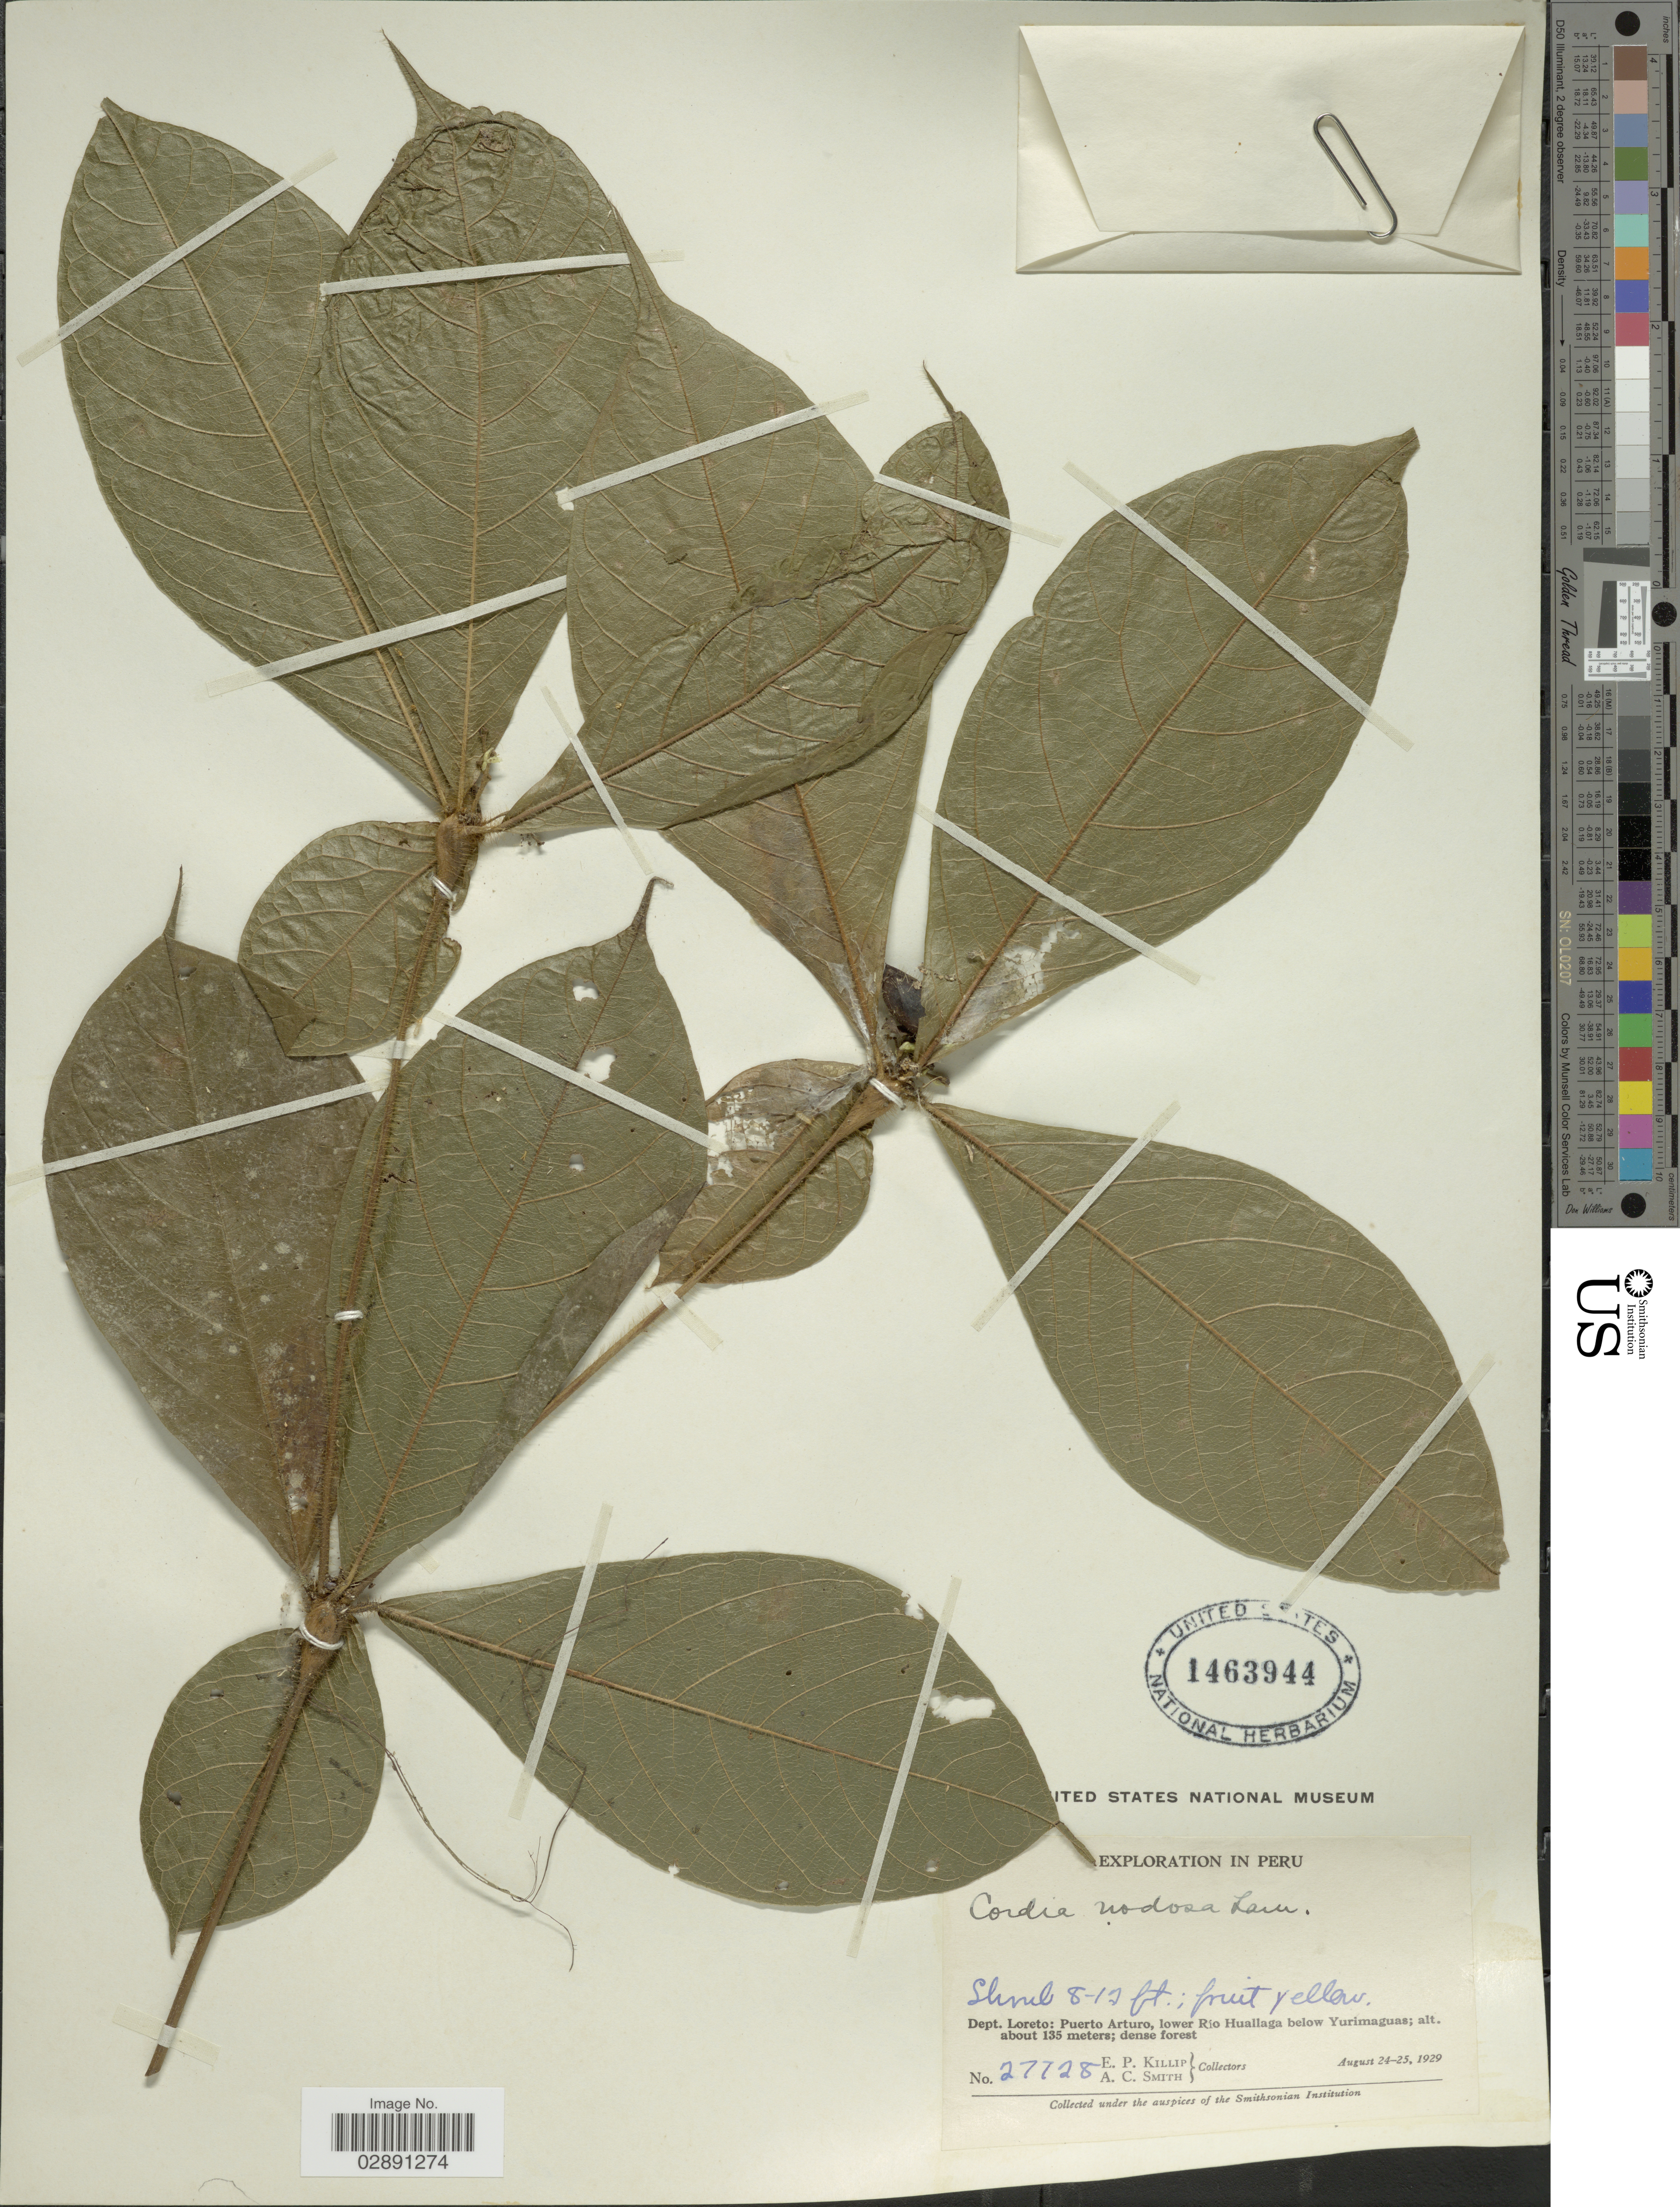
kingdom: Plantae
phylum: Tracheophyta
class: Magnoliopsida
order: Boraginales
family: Cordiaceae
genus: Cordia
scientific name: Cordia nodosa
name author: Lam.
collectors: E. P. Killip & A. C. Smith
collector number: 27728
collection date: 1929-08-24/1929-08-25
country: Peru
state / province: Loreto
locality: Dept. Loreto: Puerto Arturo, lower Río Huallaga below Yurimaguas.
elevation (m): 135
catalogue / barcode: US 1463944